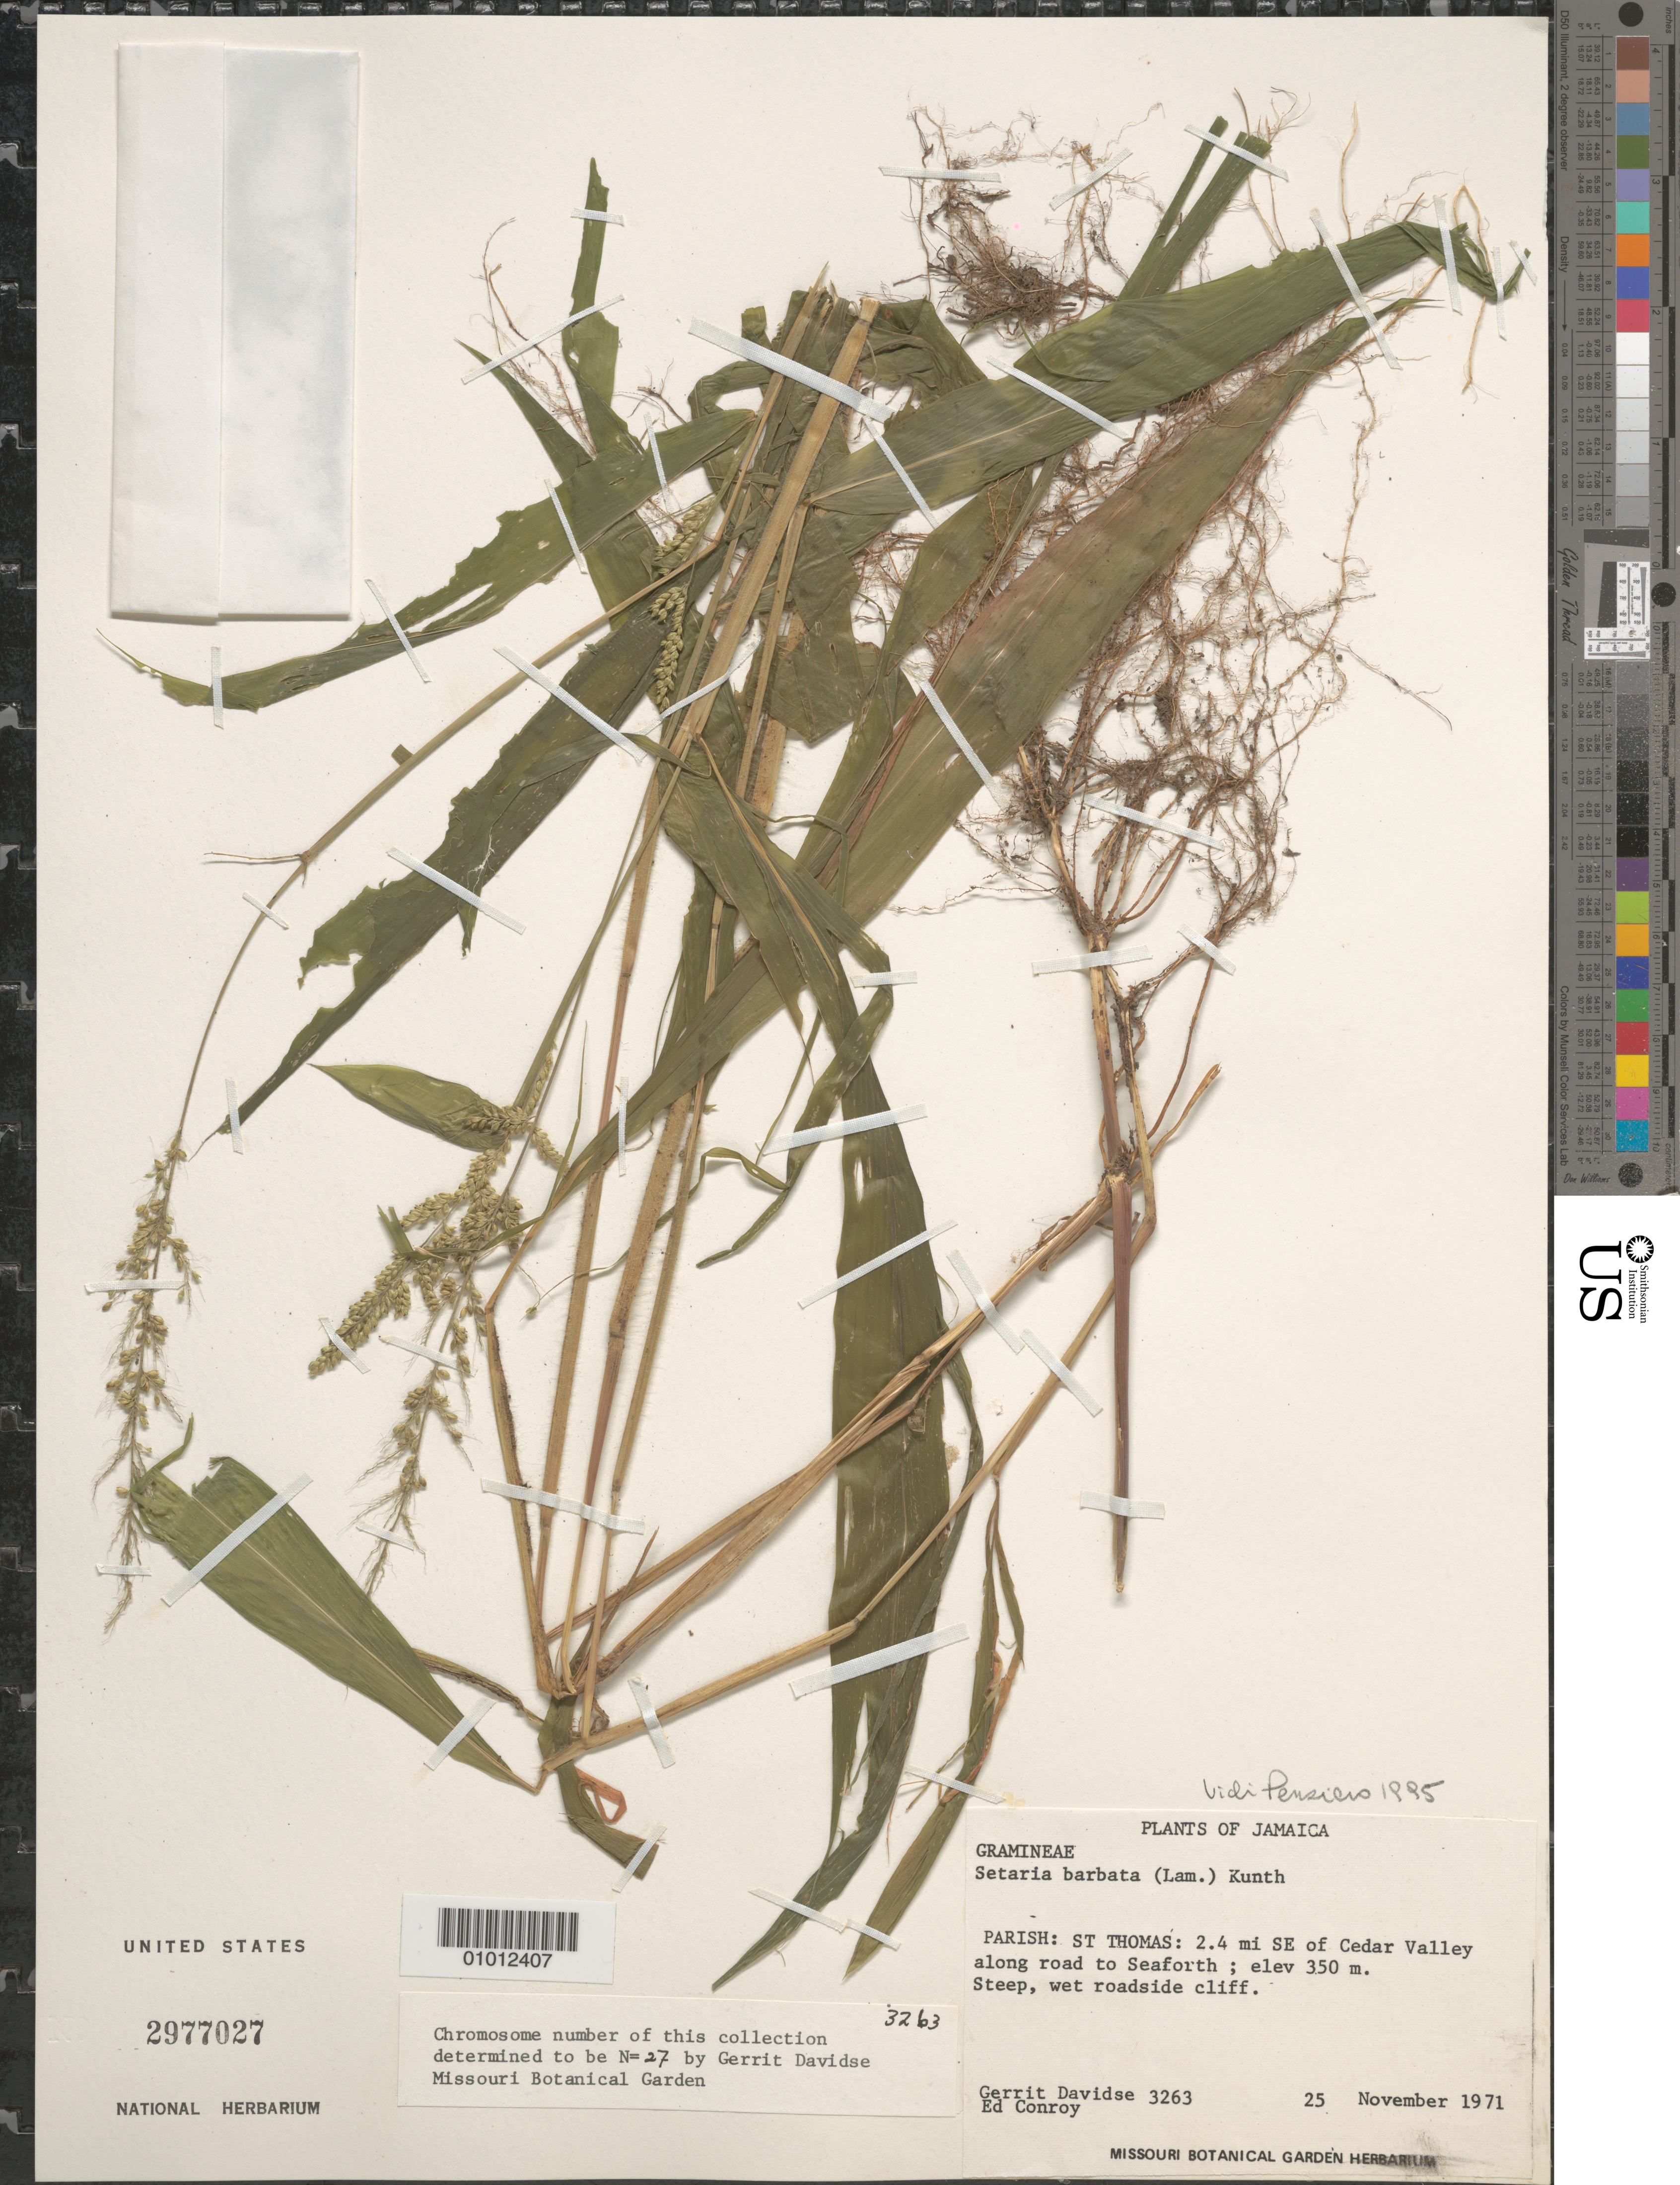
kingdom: Plantae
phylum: Tracheophyta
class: Liliopsida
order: Poales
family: Poaceae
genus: Setaria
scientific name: Setaria barbata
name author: (Lam.) Kunth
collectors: G. Davidse & E. Conroy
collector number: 3263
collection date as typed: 25 Nov 1971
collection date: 1971-11-25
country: Jamaica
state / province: Saint Thomas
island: Jamaica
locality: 2.4 miles SE of Cedar Valley along road to Seaforth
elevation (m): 350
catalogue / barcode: US 2977027